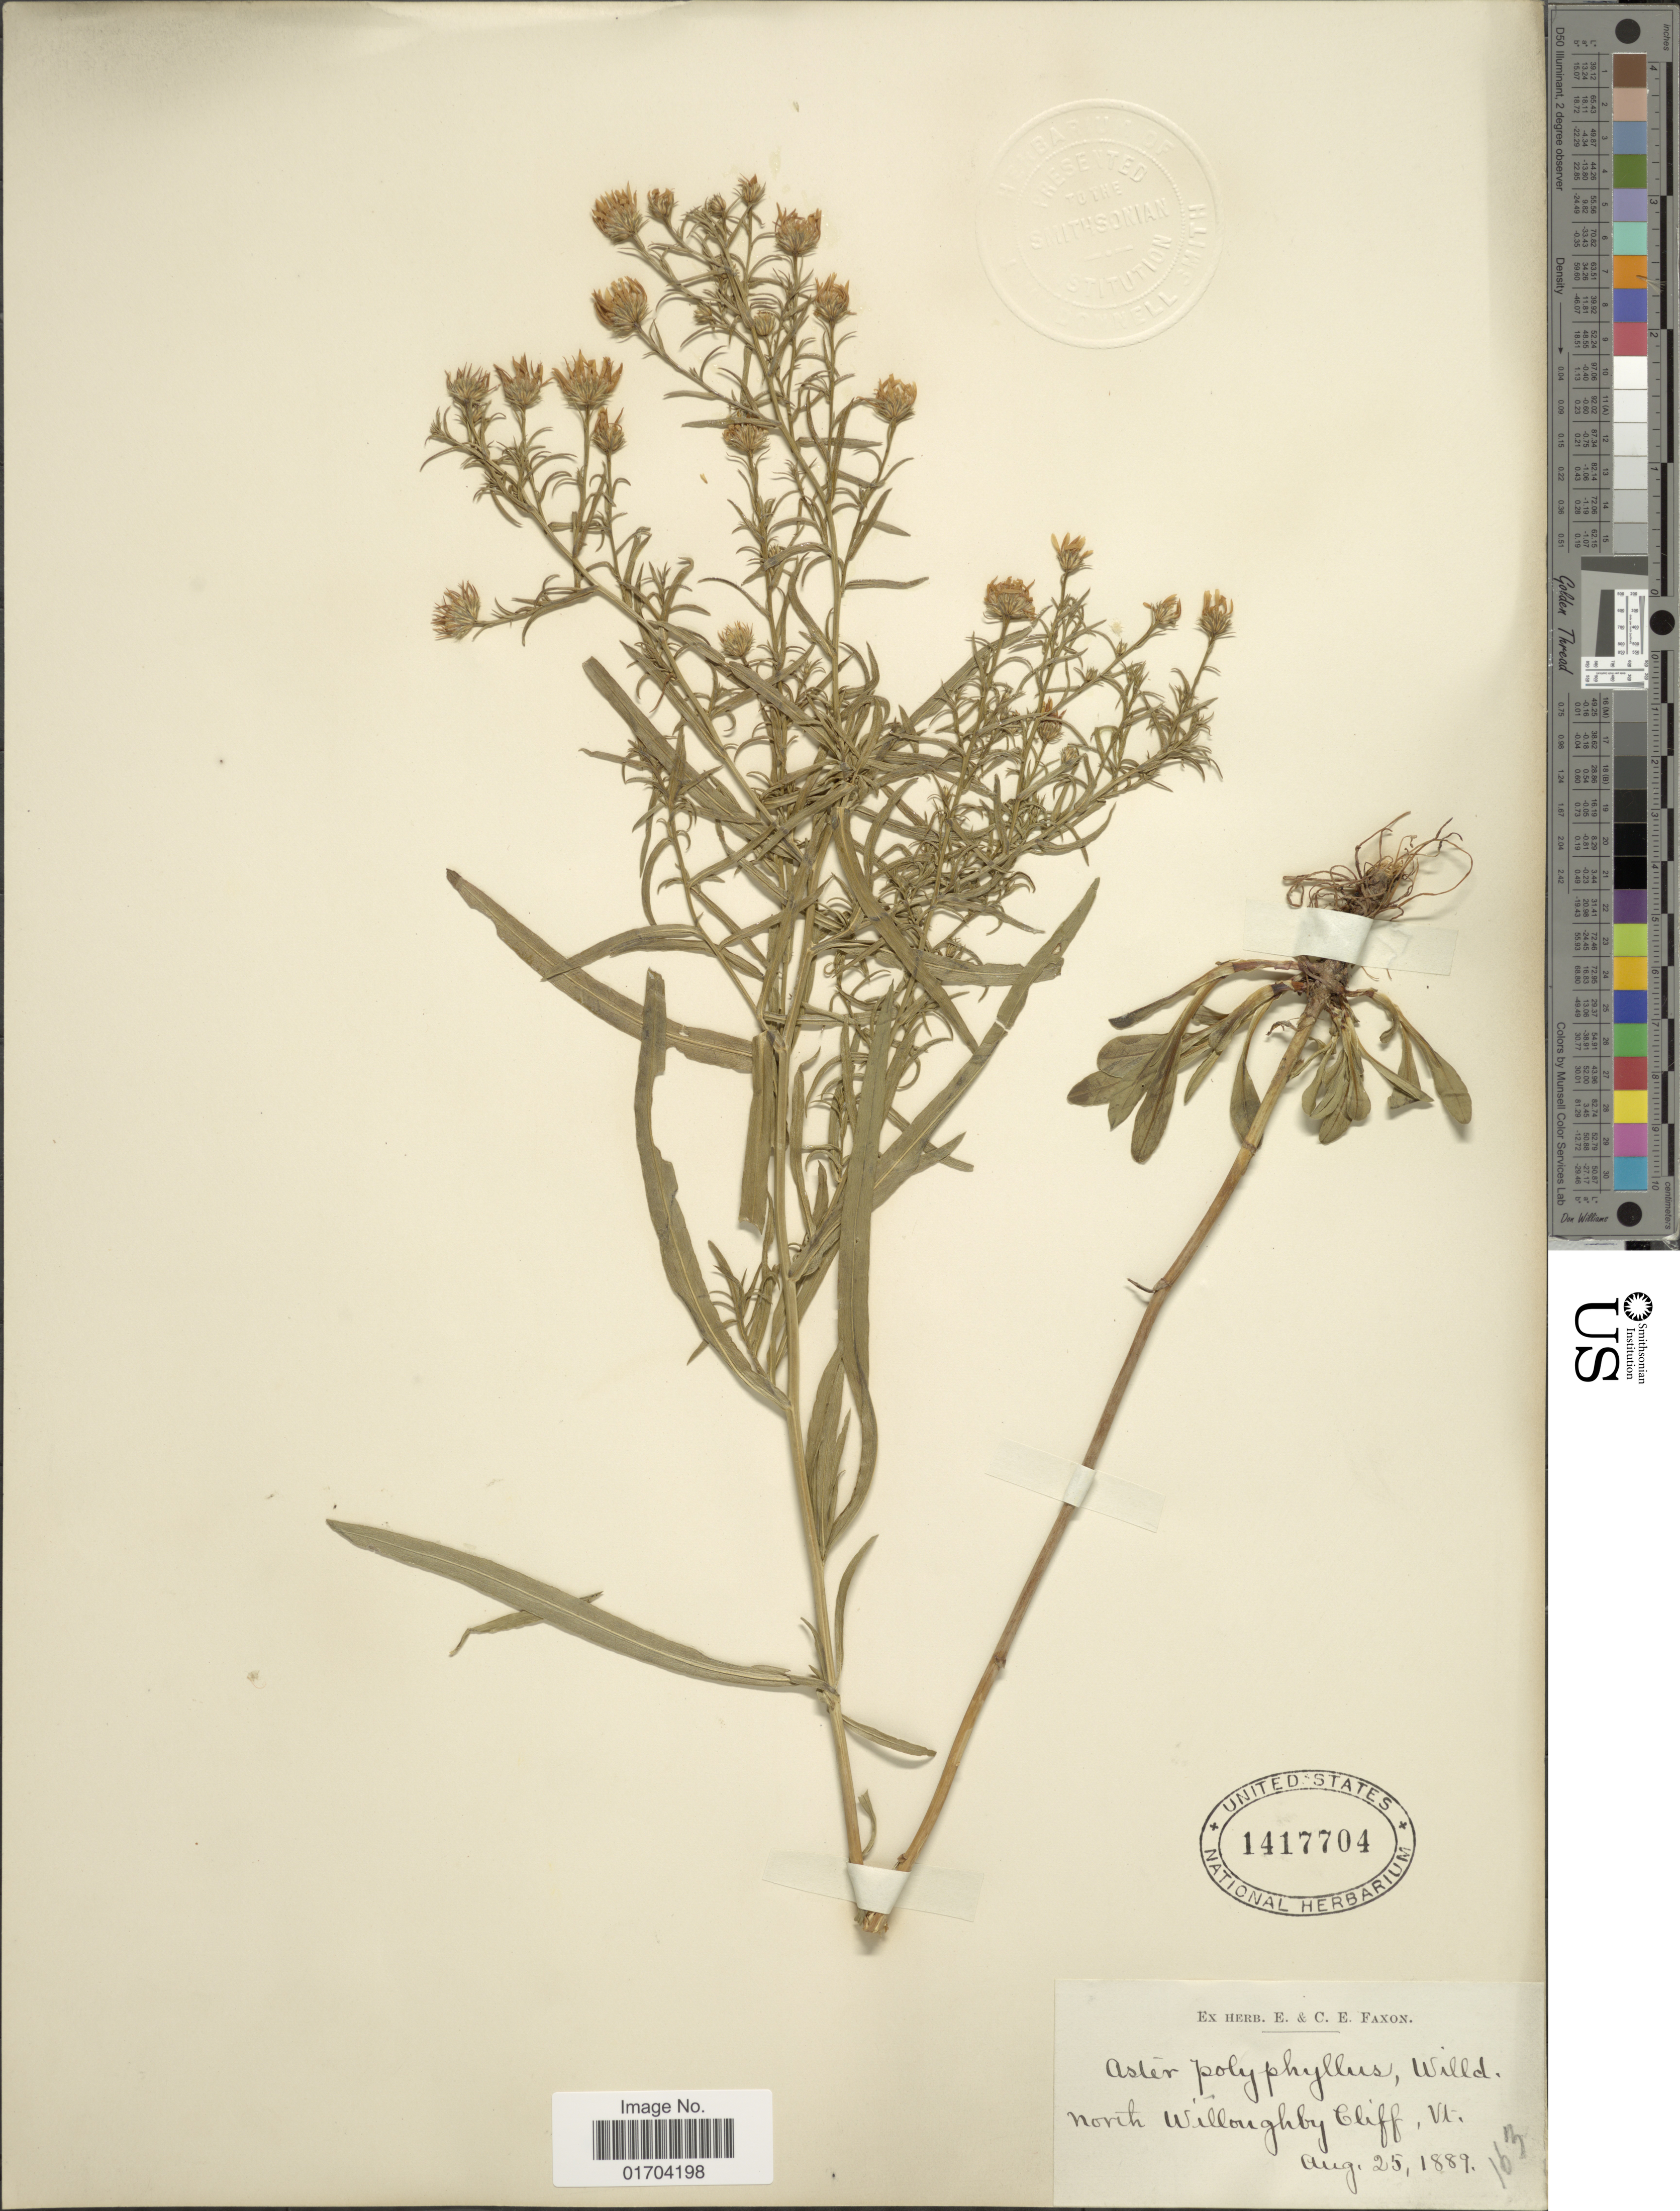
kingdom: Plantae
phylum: Tracheophyta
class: Magnoliopsida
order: Asterales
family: Asteraceae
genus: Symphyotrichum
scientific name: Symphyotrichum sp.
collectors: ex herb. E. & C.E. Faxon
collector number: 163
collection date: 1889-08-25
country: United States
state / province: Vermont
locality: North Willonghby Cliff.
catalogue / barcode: US 1417704